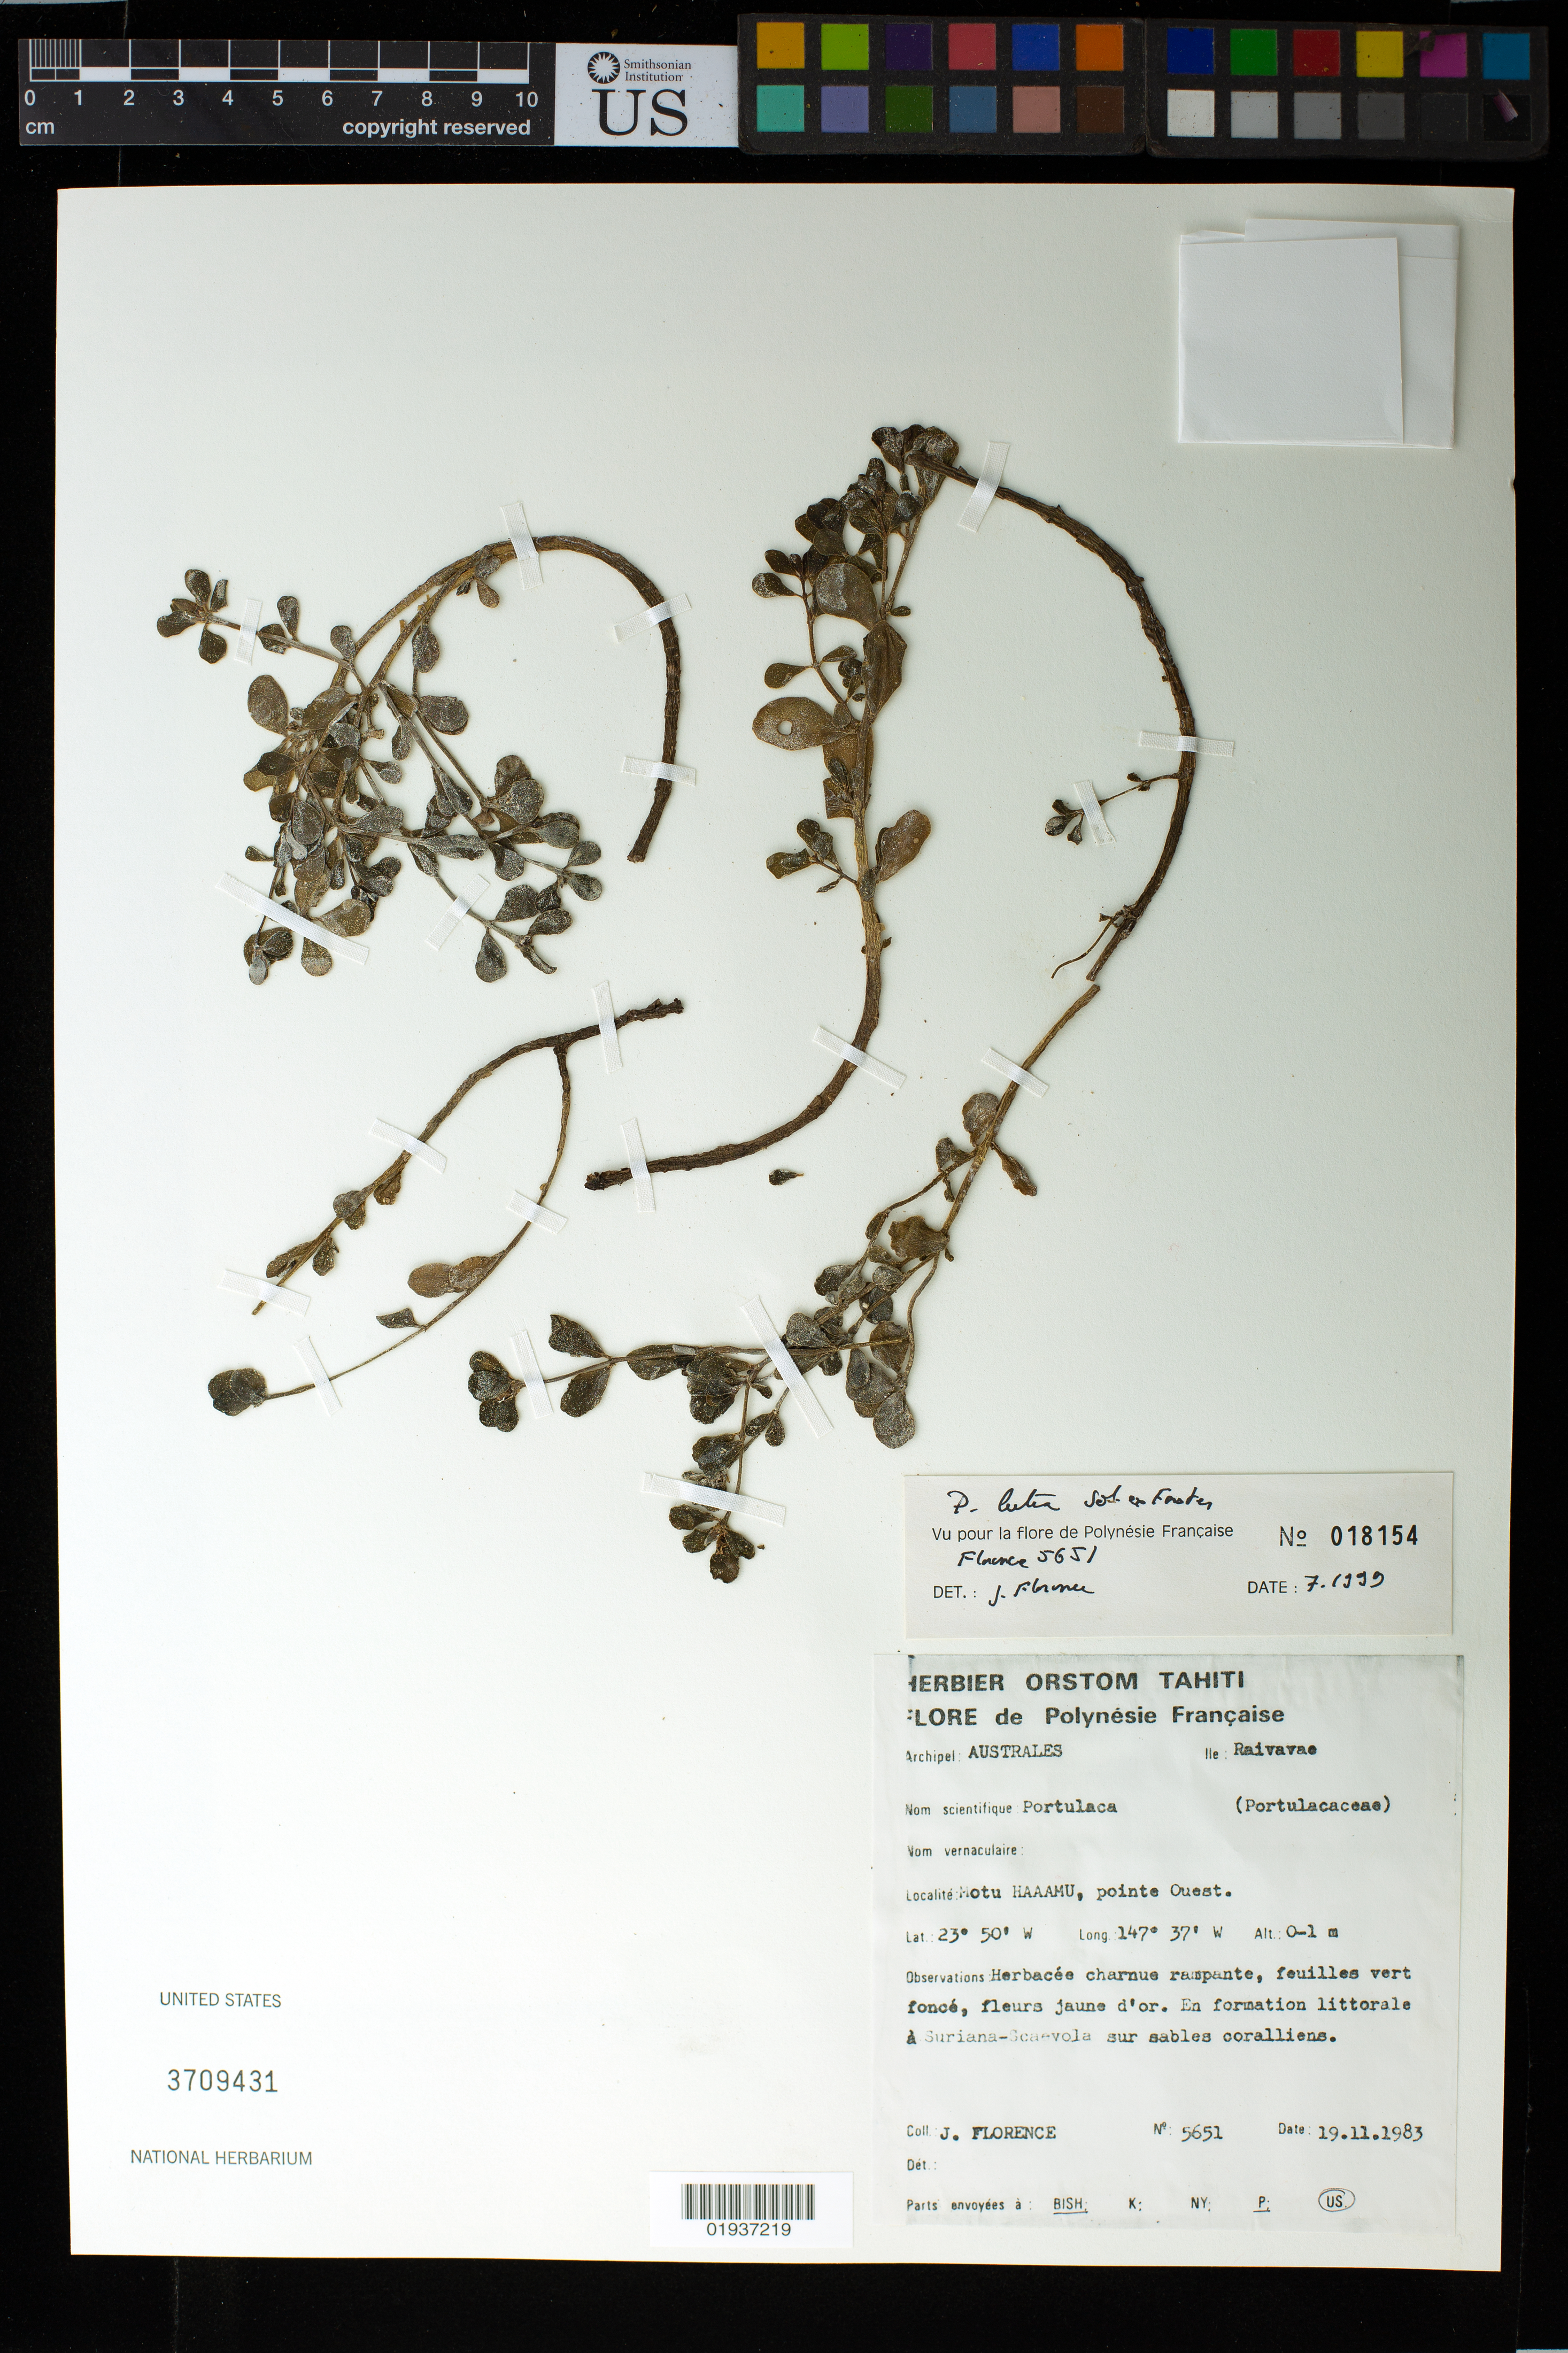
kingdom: Plantae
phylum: Tracheophyta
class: Magnoliopsida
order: Caryophyllales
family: Portulacaceae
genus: Portulaca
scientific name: Portulaca lutea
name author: Sol. ex G. Forst.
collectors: J. Florence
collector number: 5651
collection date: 1983-11-19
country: French Polynesia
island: Raivavae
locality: Archipel: Australes, Ile Raivavae, Motu Haaamu, pointe Ouest.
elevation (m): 0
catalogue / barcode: US 3709431